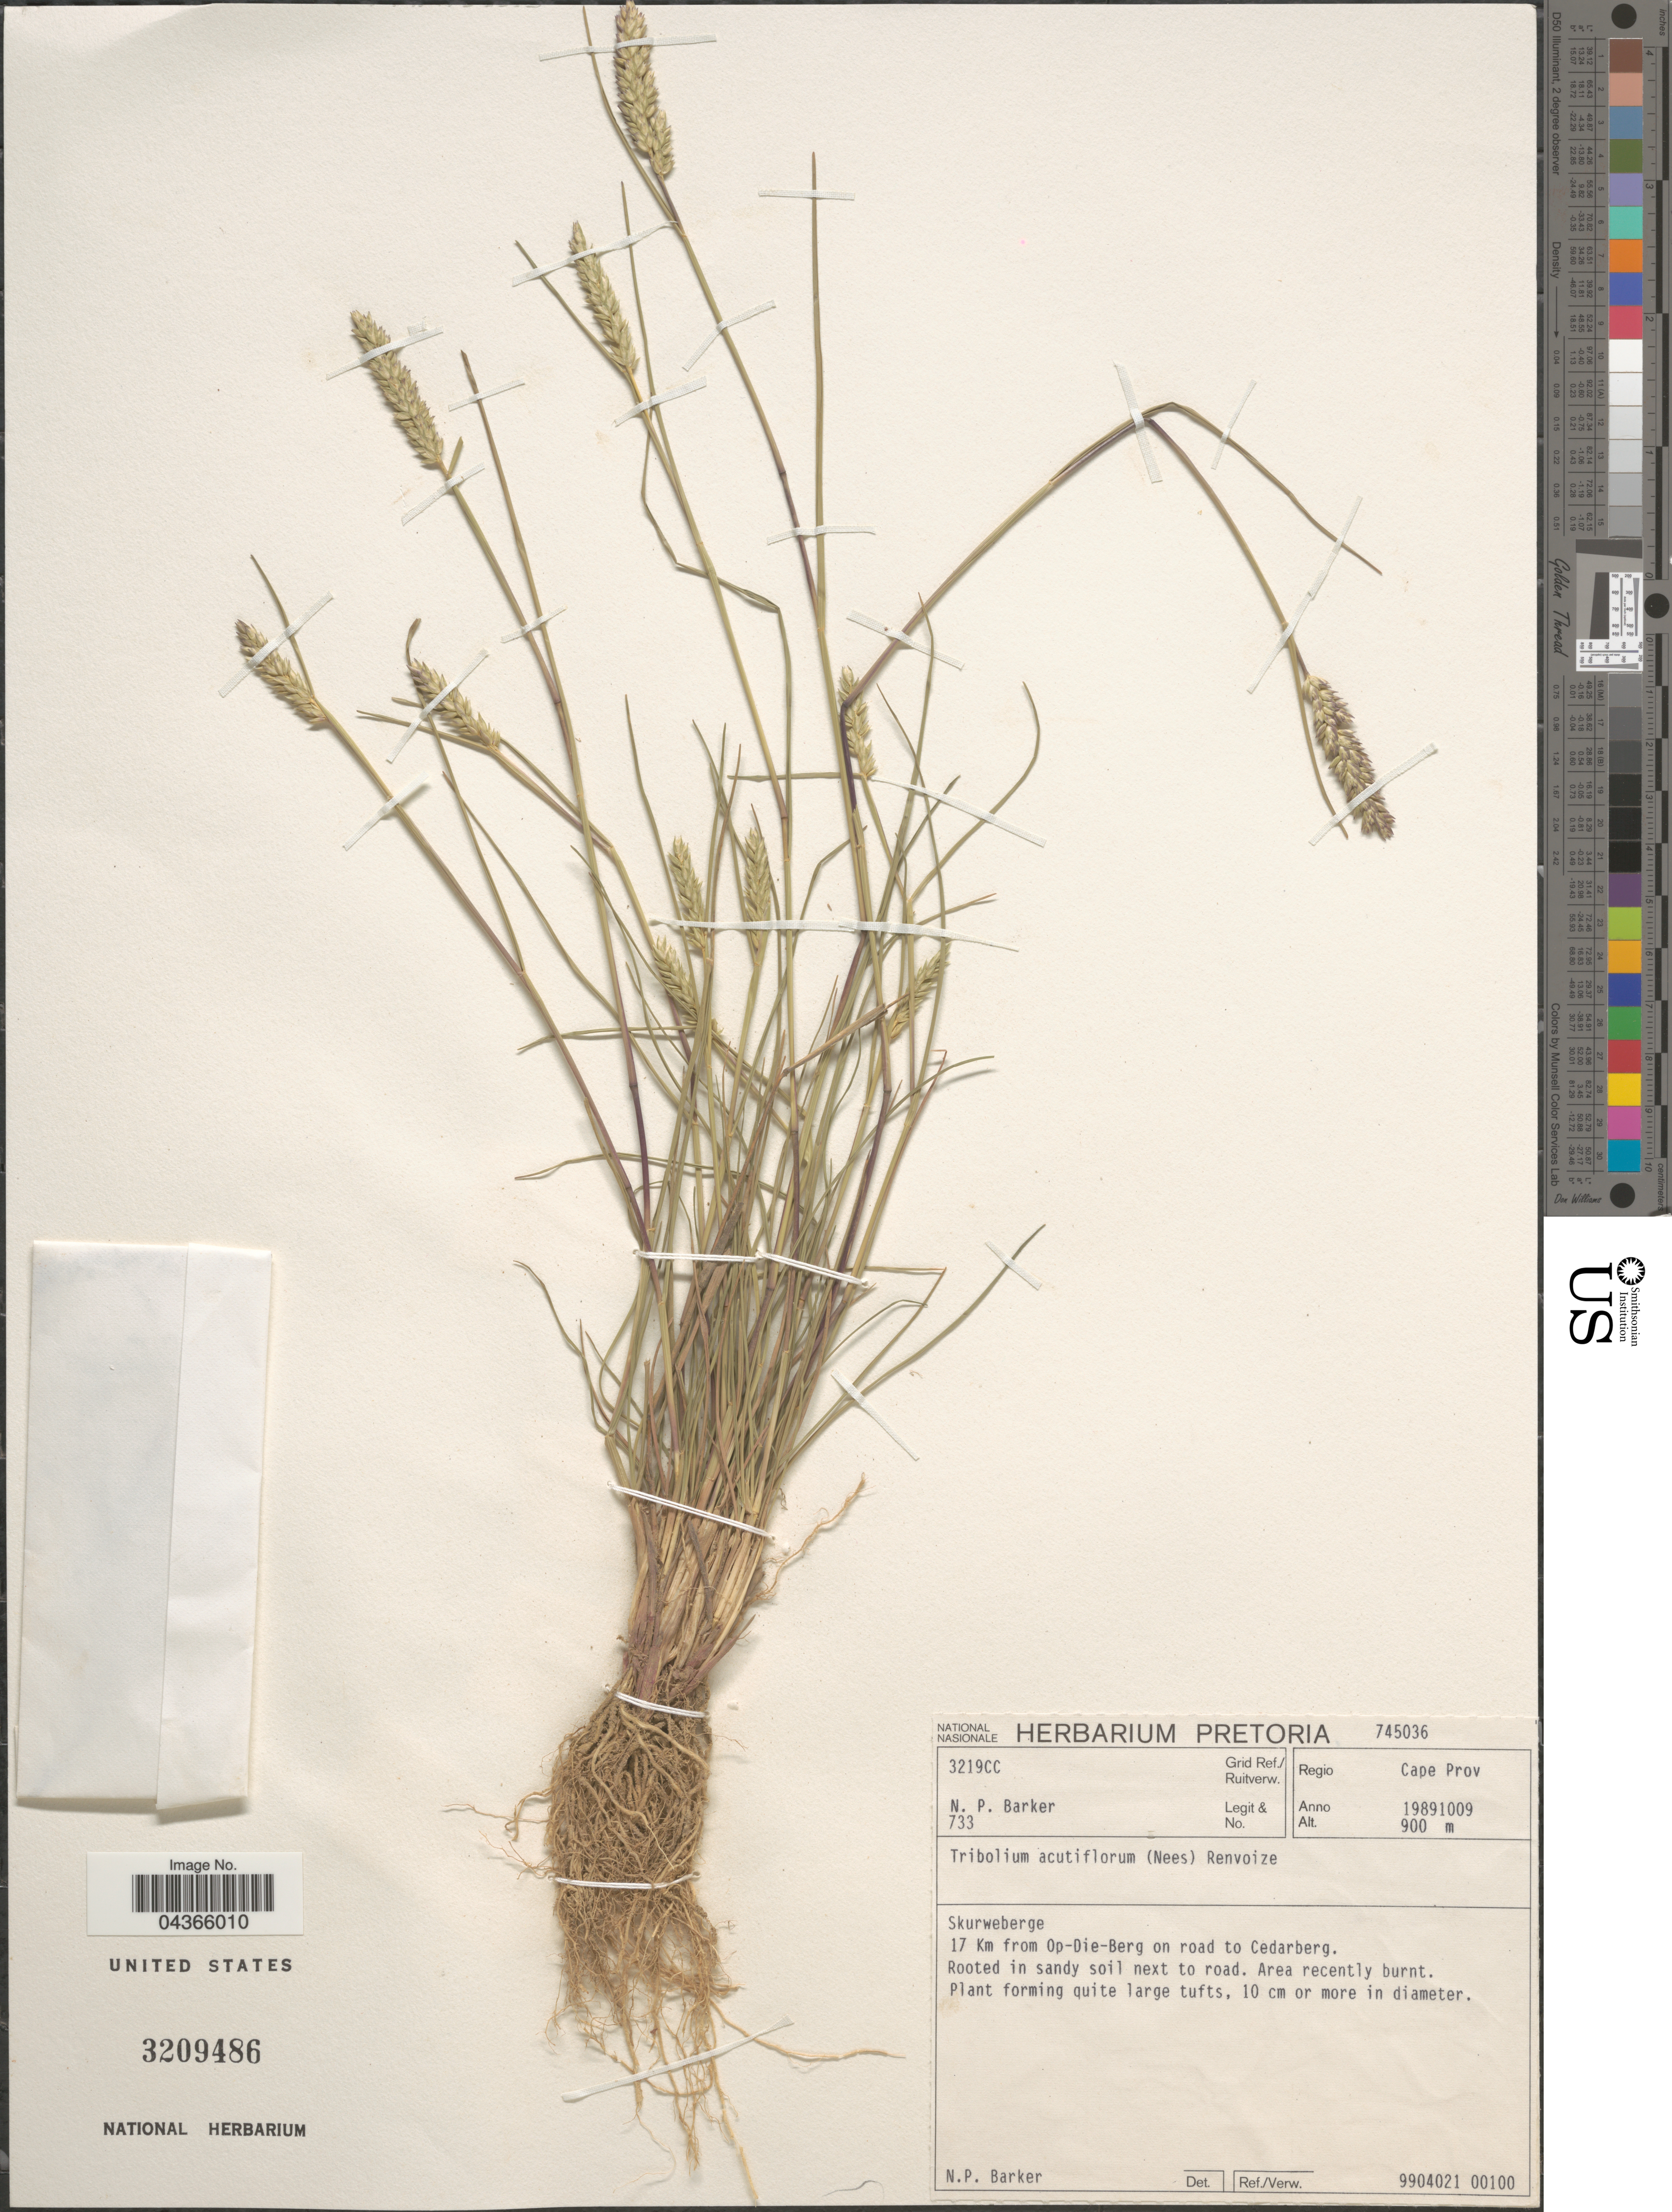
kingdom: Plantae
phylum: Tracheophyta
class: Liliopsida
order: Poales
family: Poaceae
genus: Tribolium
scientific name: Tribolium acutiflorum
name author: (Nees) Renvoize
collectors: N. P. Barker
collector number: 733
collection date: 1989-10-09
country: South Africa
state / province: Western Cape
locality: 3219CC Grid Ref./Ruitverw. Regio Cape Prov. Skurweberge. 17 Km from Op-Die-Berg on road to Cedarberg.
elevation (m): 900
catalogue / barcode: US 3209486